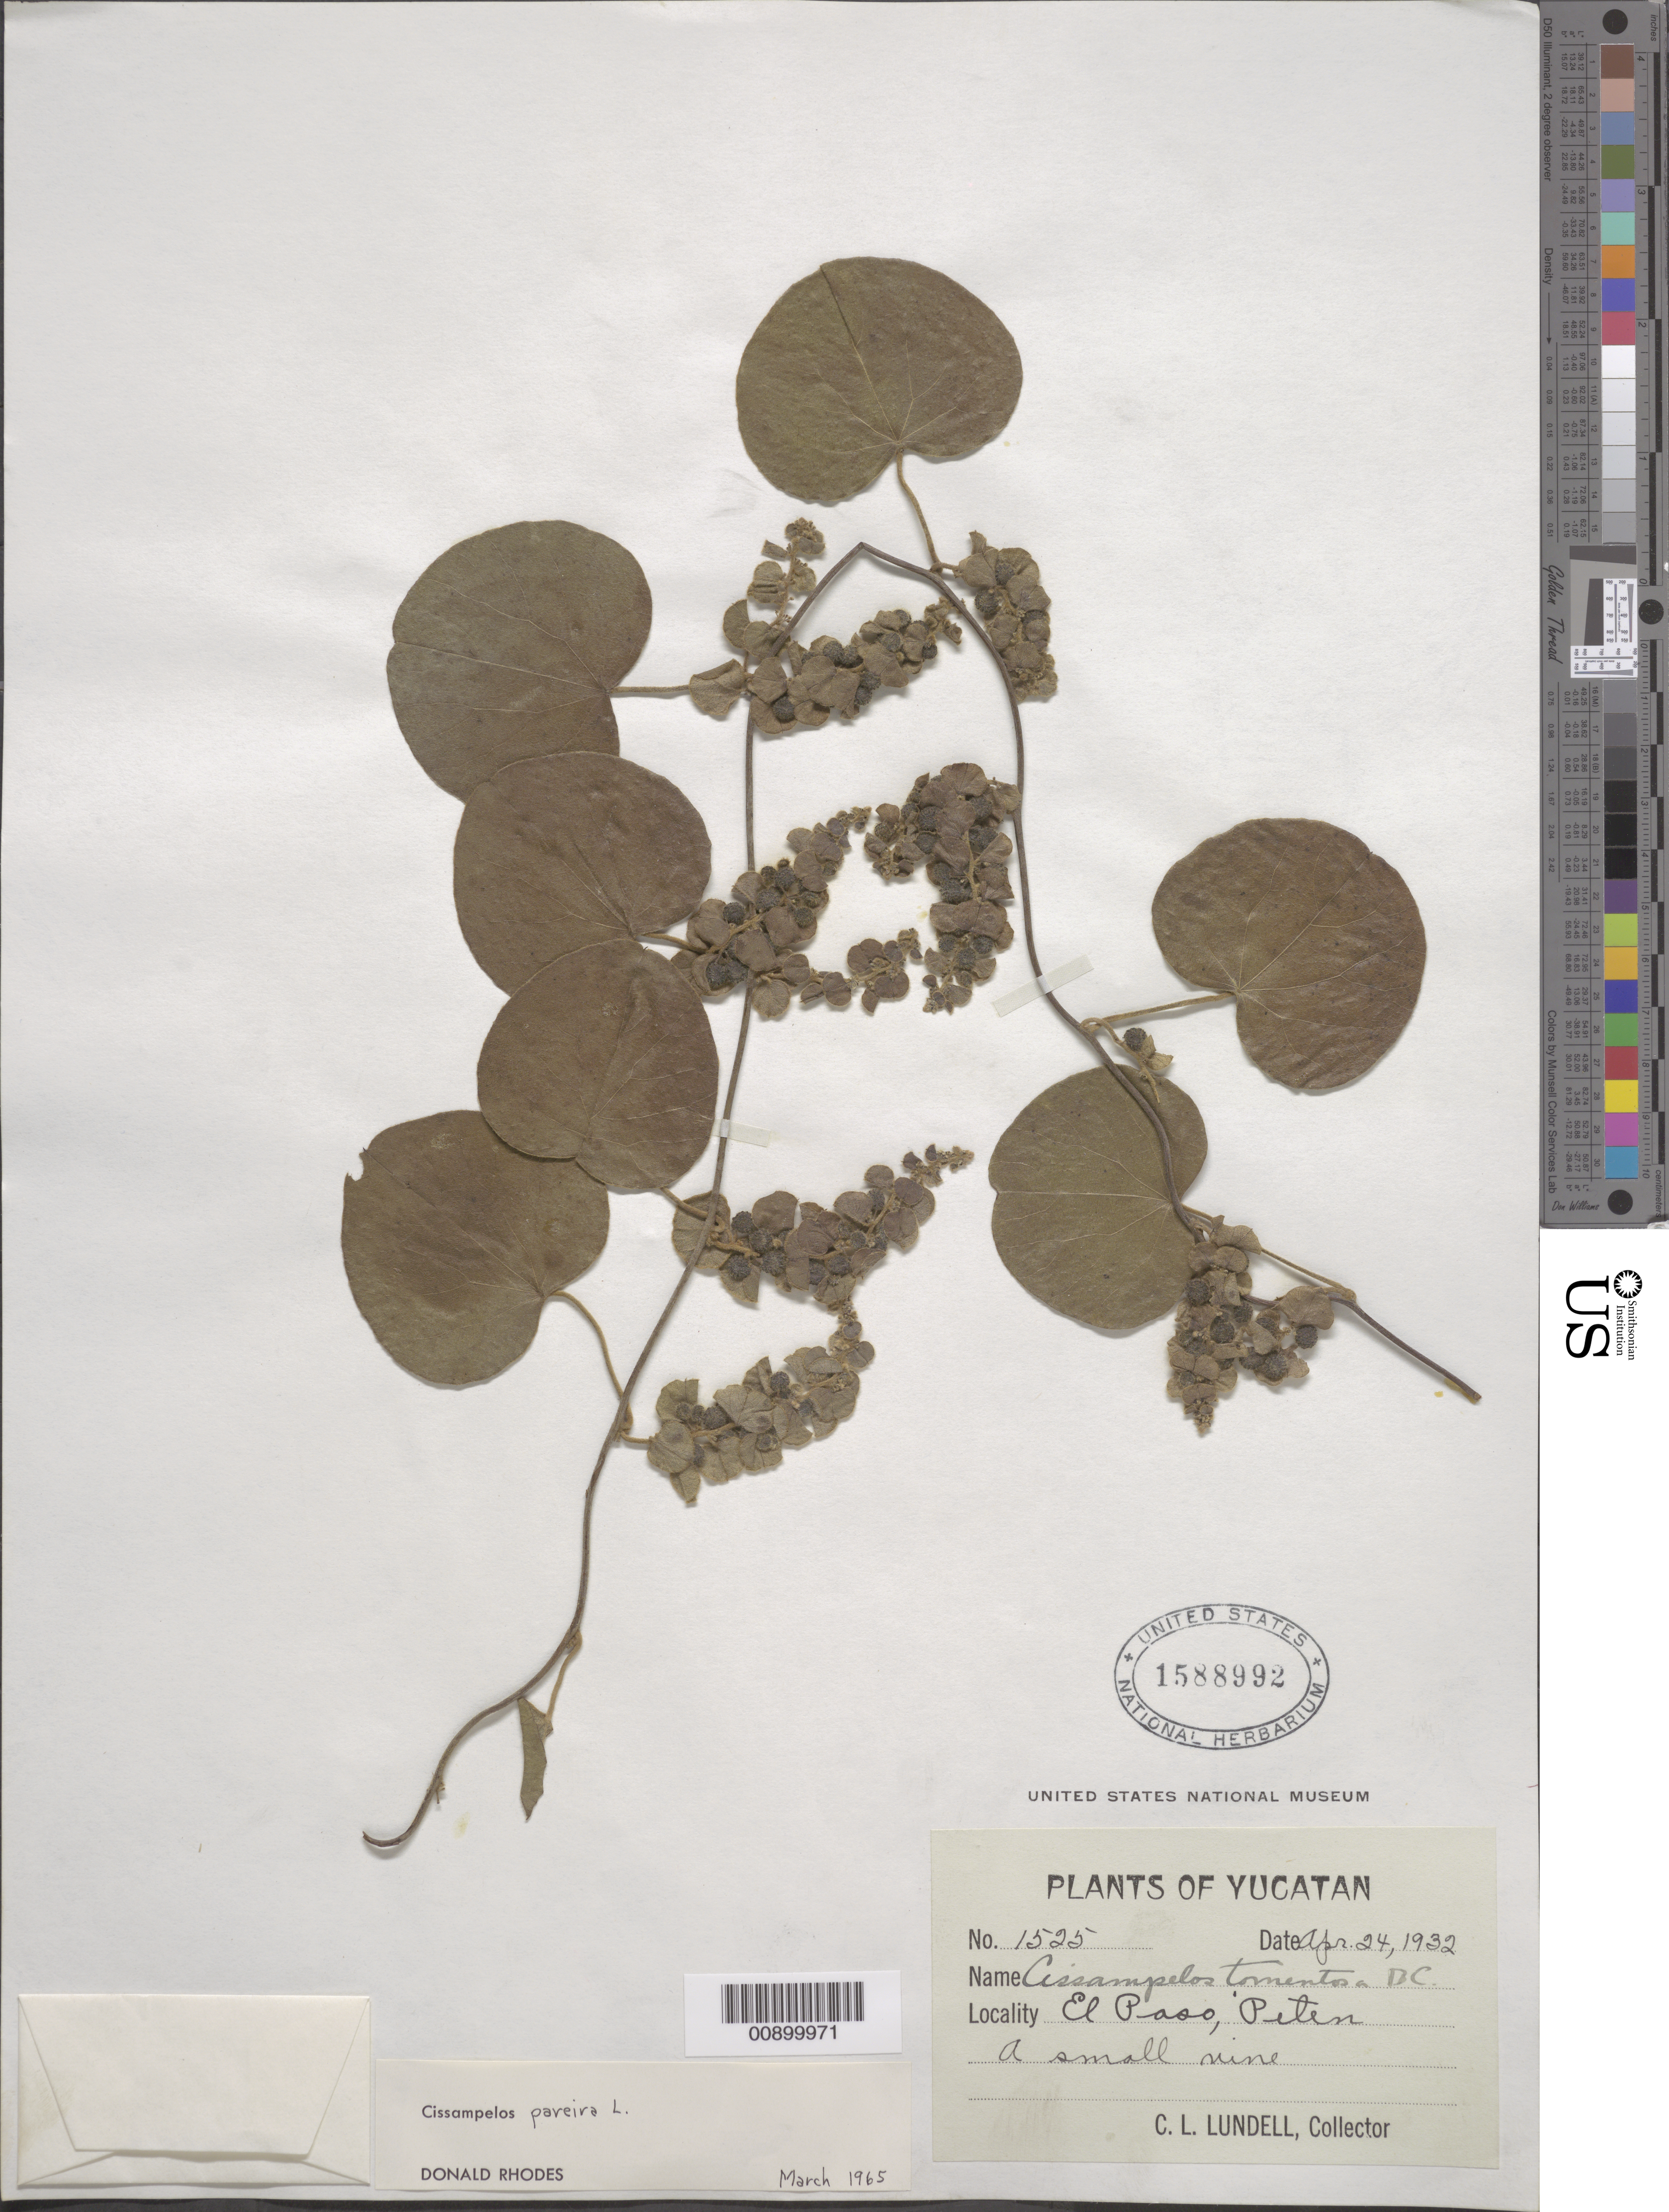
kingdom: Plantae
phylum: Tracheophyta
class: Magnoliopsida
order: Ranunculales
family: Menispermaceae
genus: Cissampelos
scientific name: Cissampelos pareira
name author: L.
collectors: C. L. Lundell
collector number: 1525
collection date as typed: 24 Apr 1932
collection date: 1932-04-24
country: Mexico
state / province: Yucatán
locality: El Paso, Peten.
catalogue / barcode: US 1588992